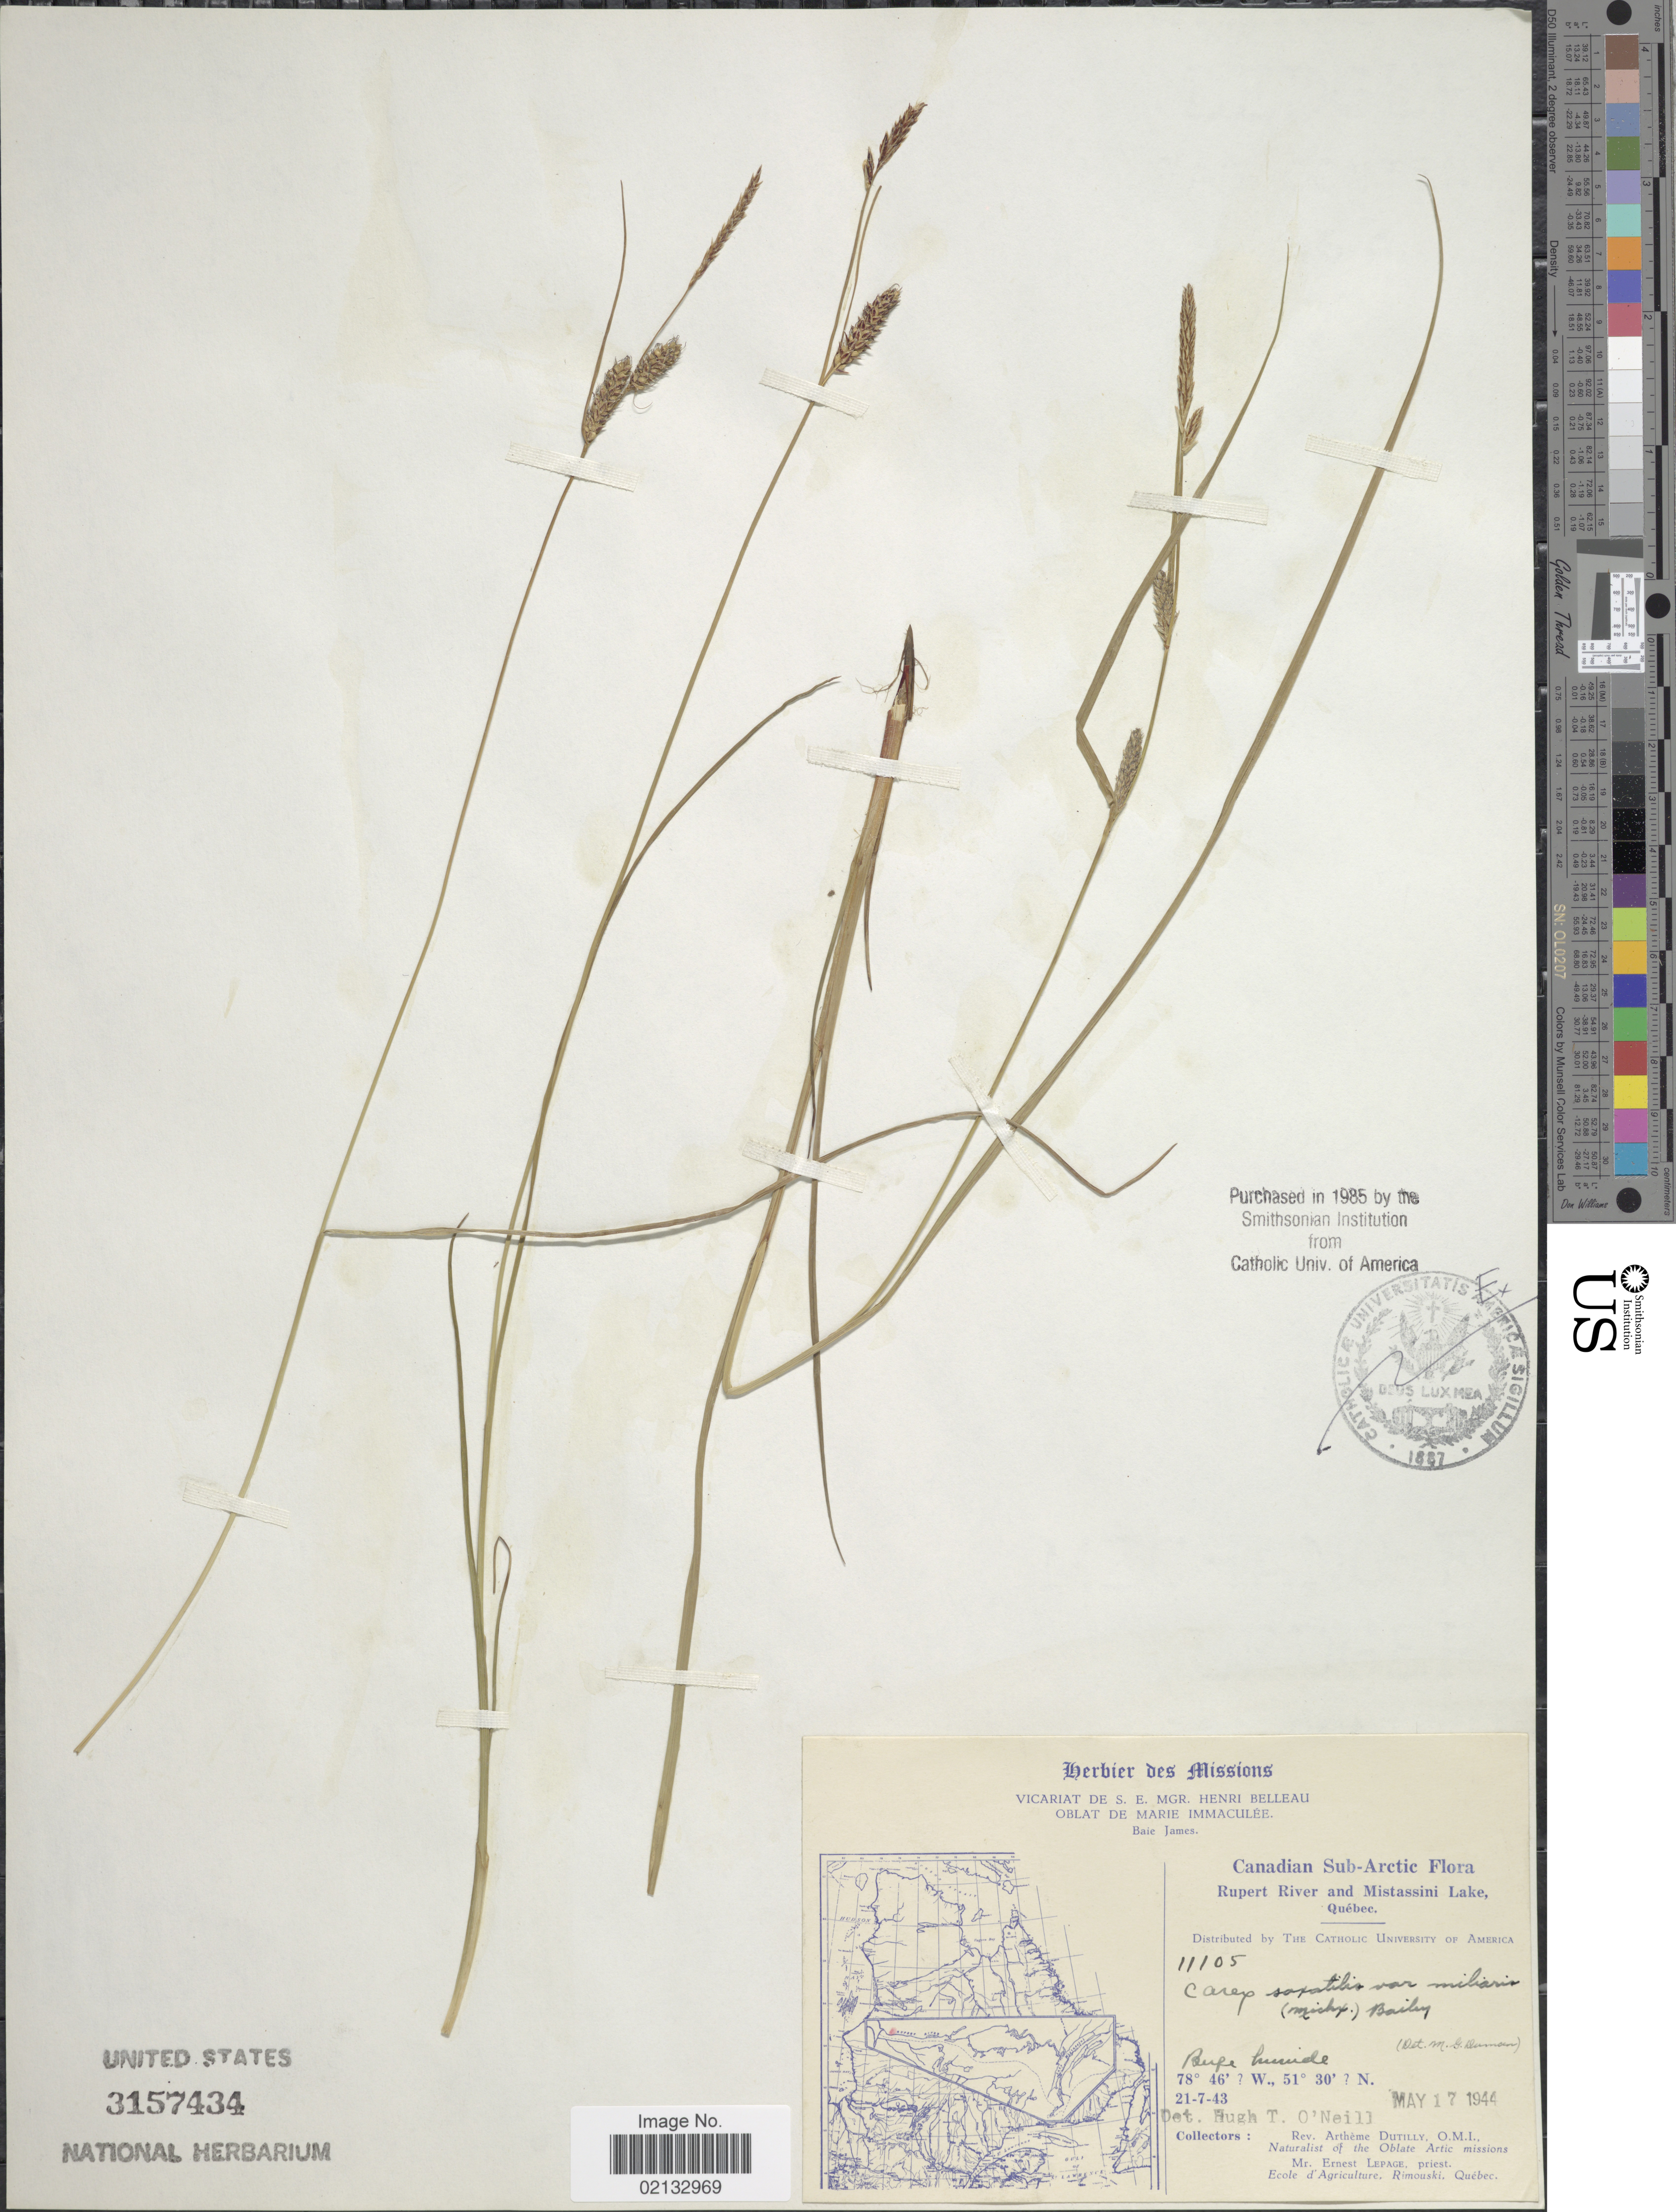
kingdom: Plantae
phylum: Tracheophyta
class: Liliopsida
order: Poales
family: Cyperaceae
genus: Carex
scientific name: Carex saxatilis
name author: L.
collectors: A. Dutilly & E. Lepage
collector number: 11105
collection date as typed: Transcribed d/m/y: 21/7/43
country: Canada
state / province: Quebec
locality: Canadian Sub-Arctic. Rupert River and Mistassini Lake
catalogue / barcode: US 3157434